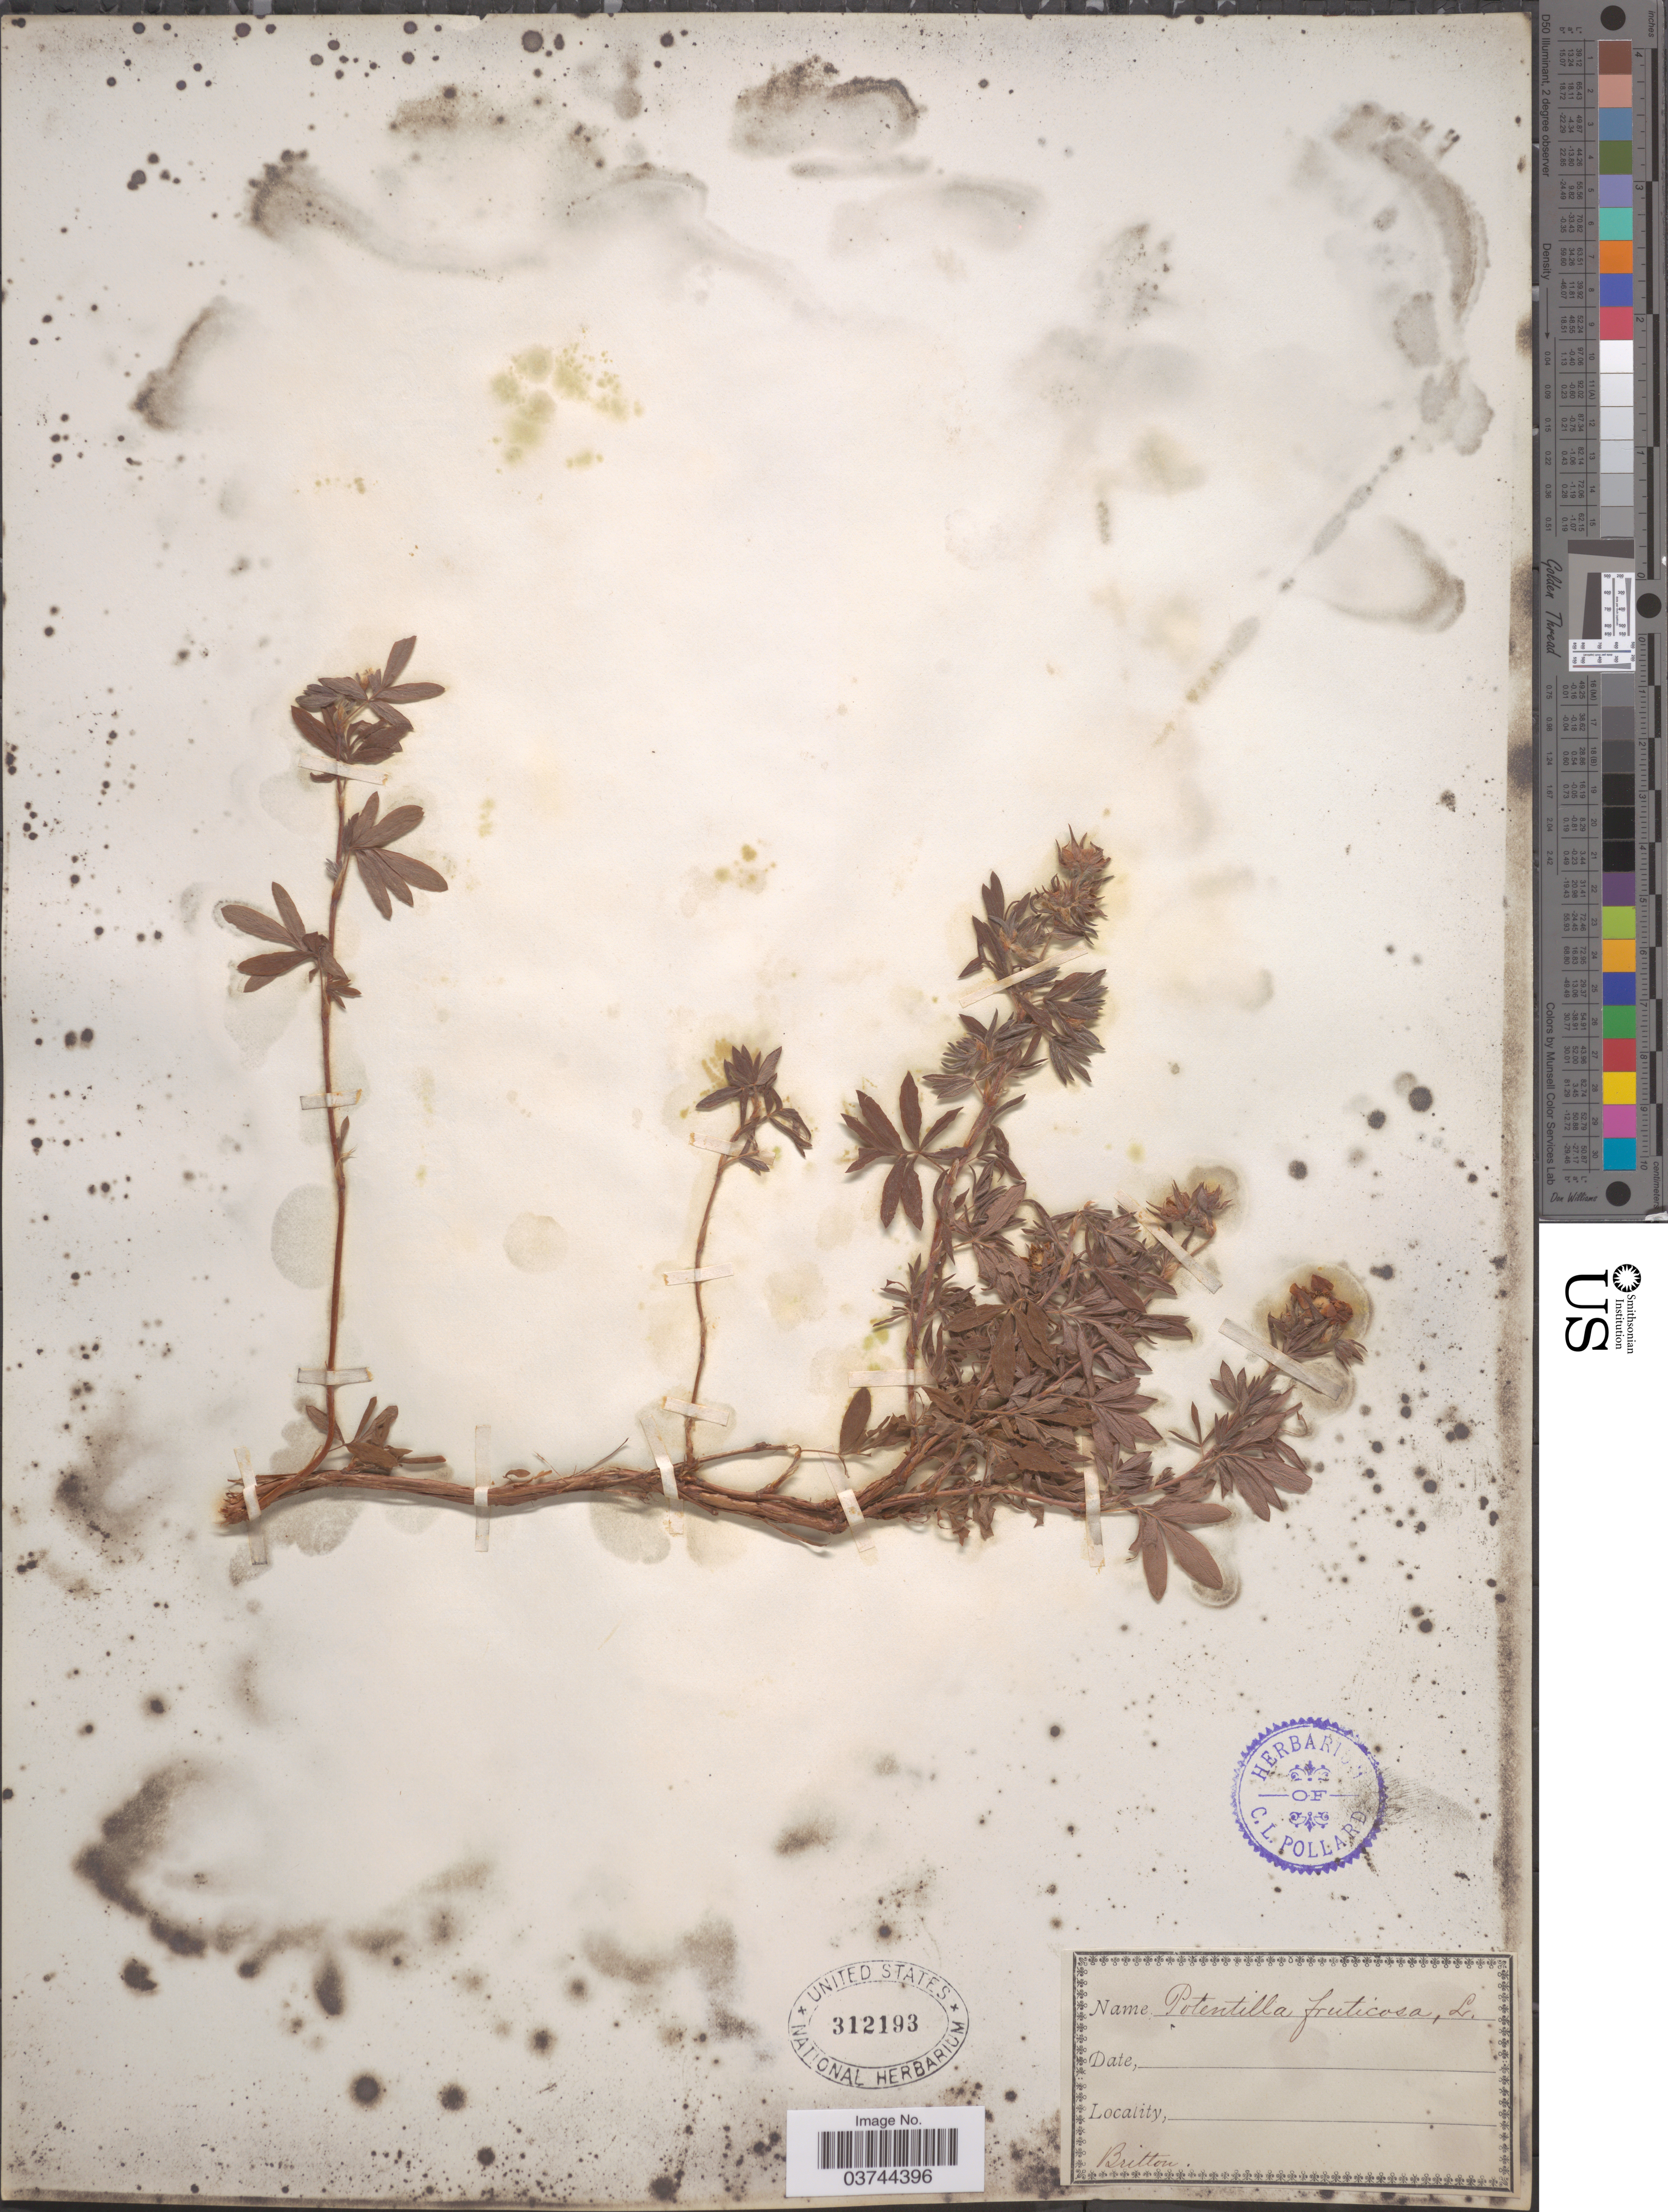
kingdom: Plantae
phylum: Tracheophyta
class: Magnoliopsida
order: Rosales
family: Rosaceae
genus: Dasiphora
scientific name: Dasiphora fruticosa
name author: (L.) Rydb.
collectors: Britton, --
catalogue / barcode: US 312193